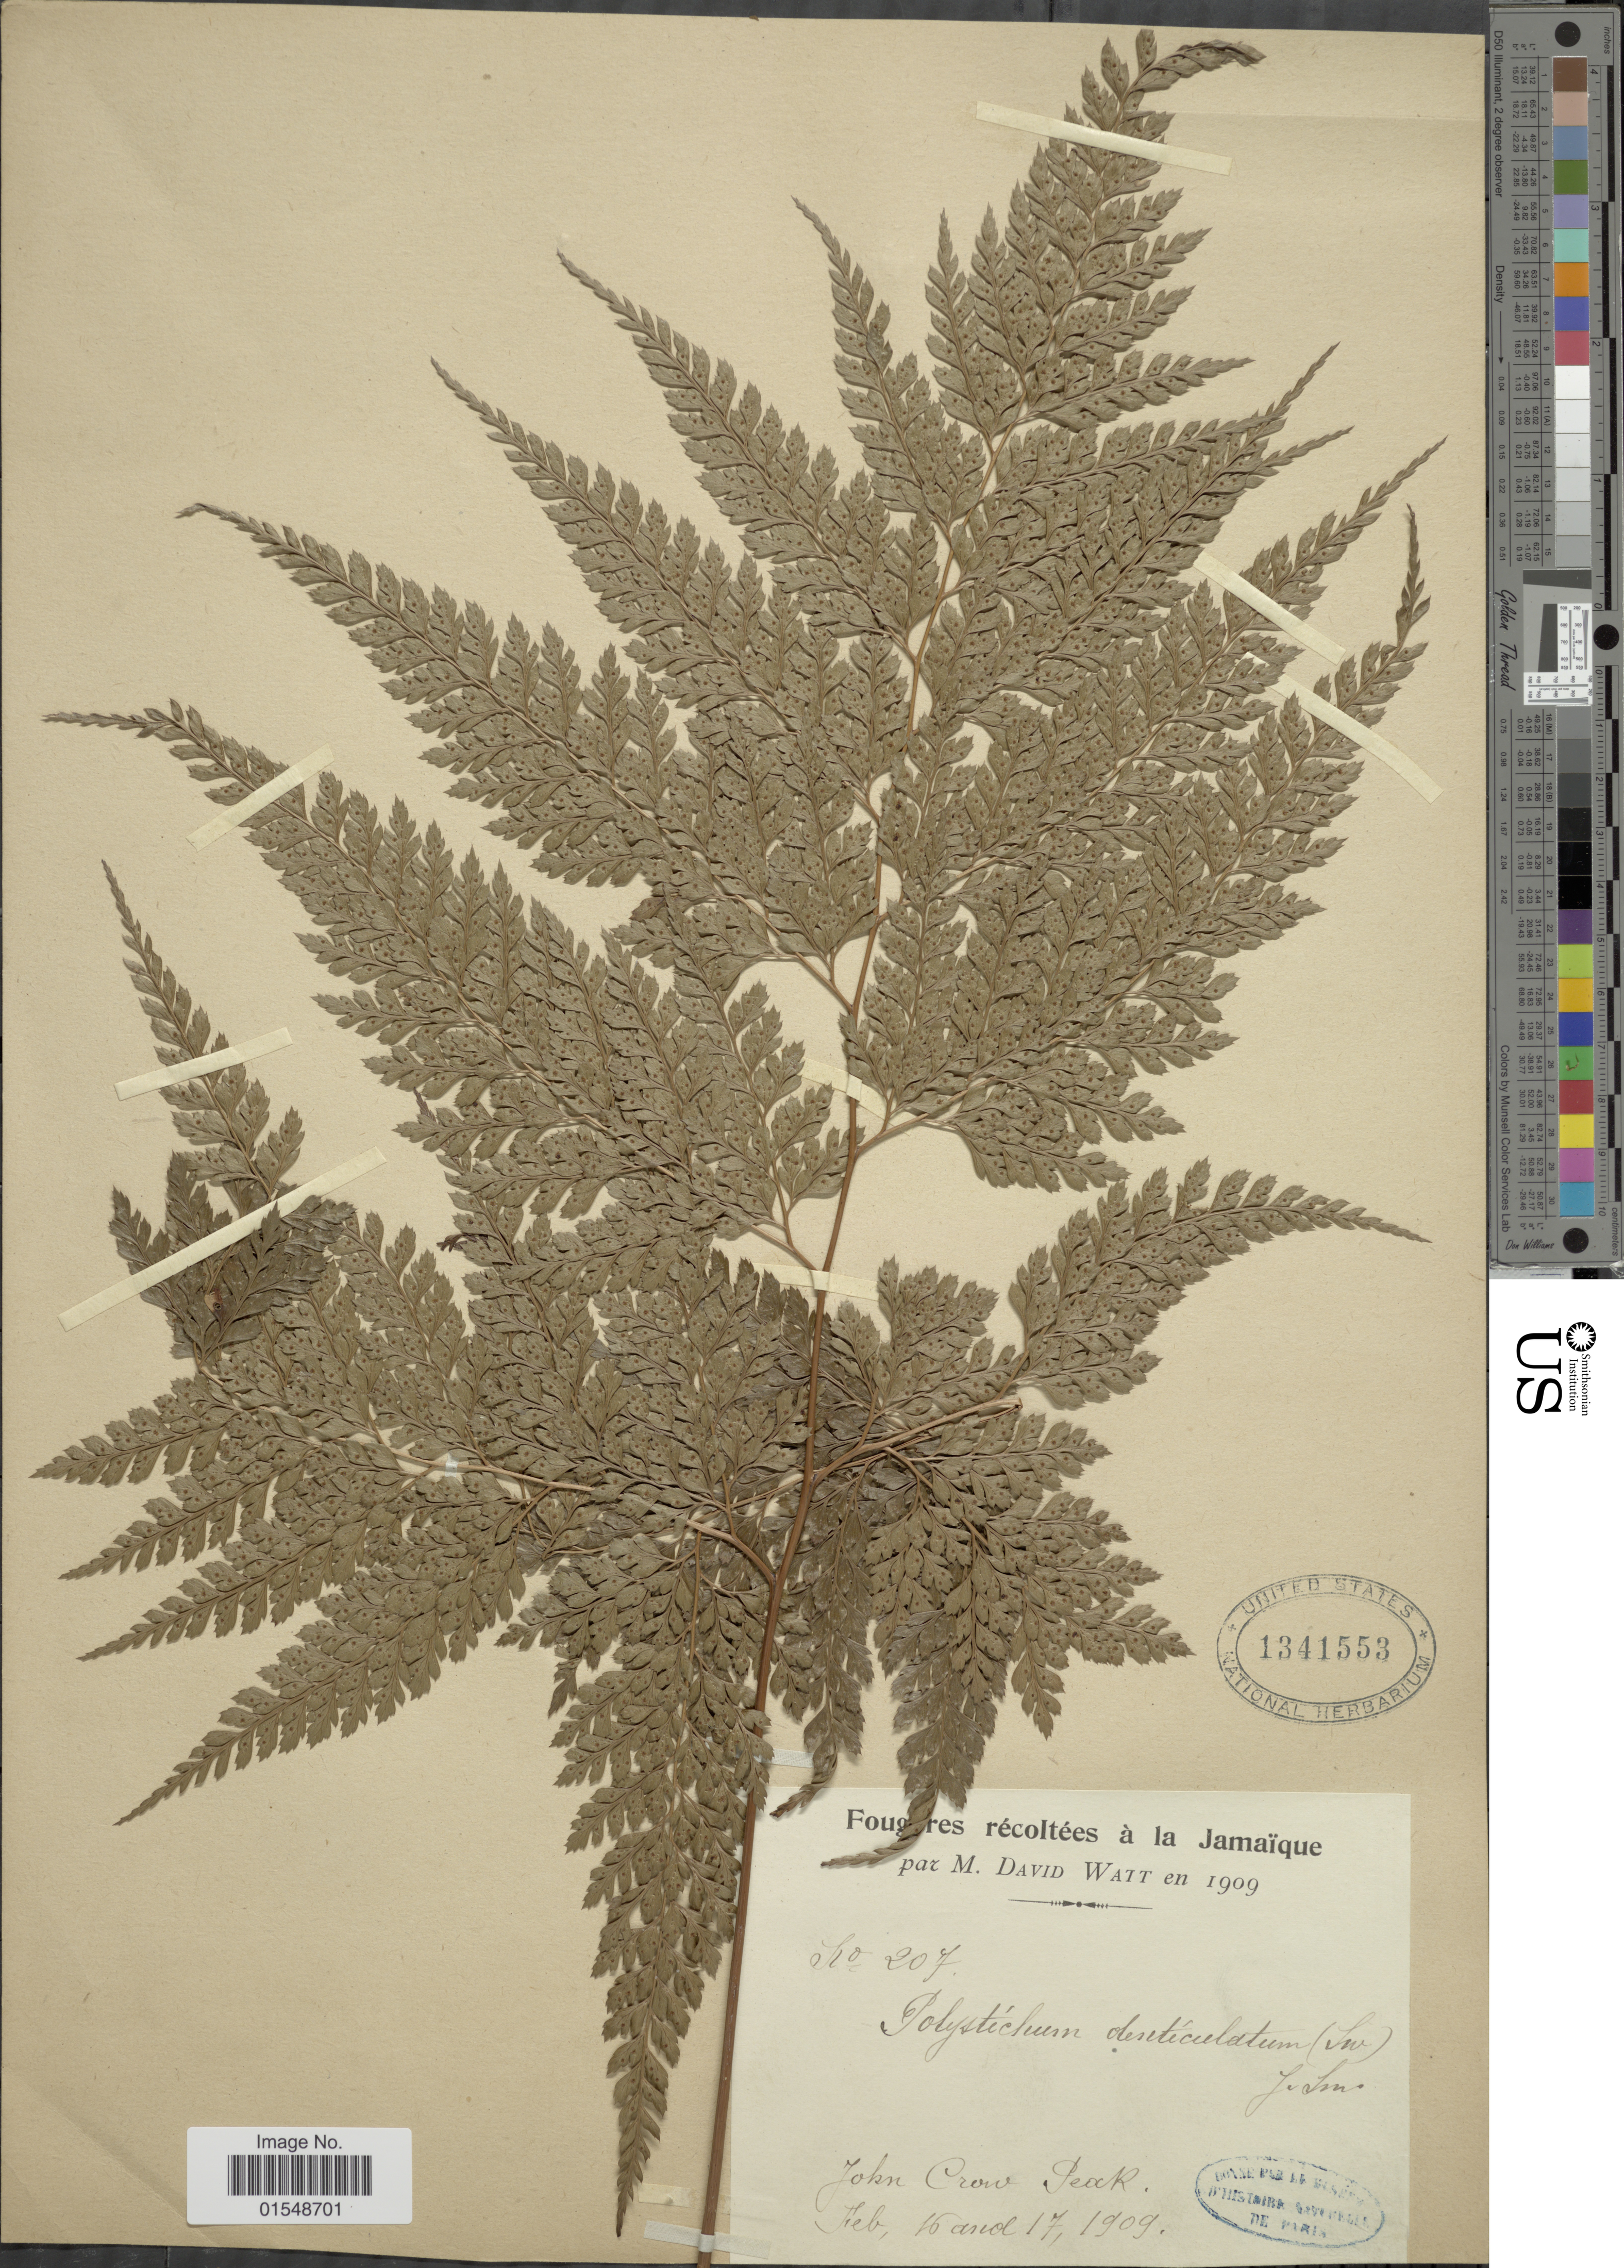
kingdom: Plantae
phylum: Tracheophyta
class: Polypodiopsida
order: Polypodiales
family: Dryopteridaceae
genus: Arachniodes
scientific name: Arachniodes denticulata var. denticulata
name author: (Sw.) Ching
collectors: D. A. P. Watt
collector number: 207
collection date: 1909-02-16/1909-02-17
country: Jamaica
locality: John Crow Peak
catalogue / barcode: US 1341553